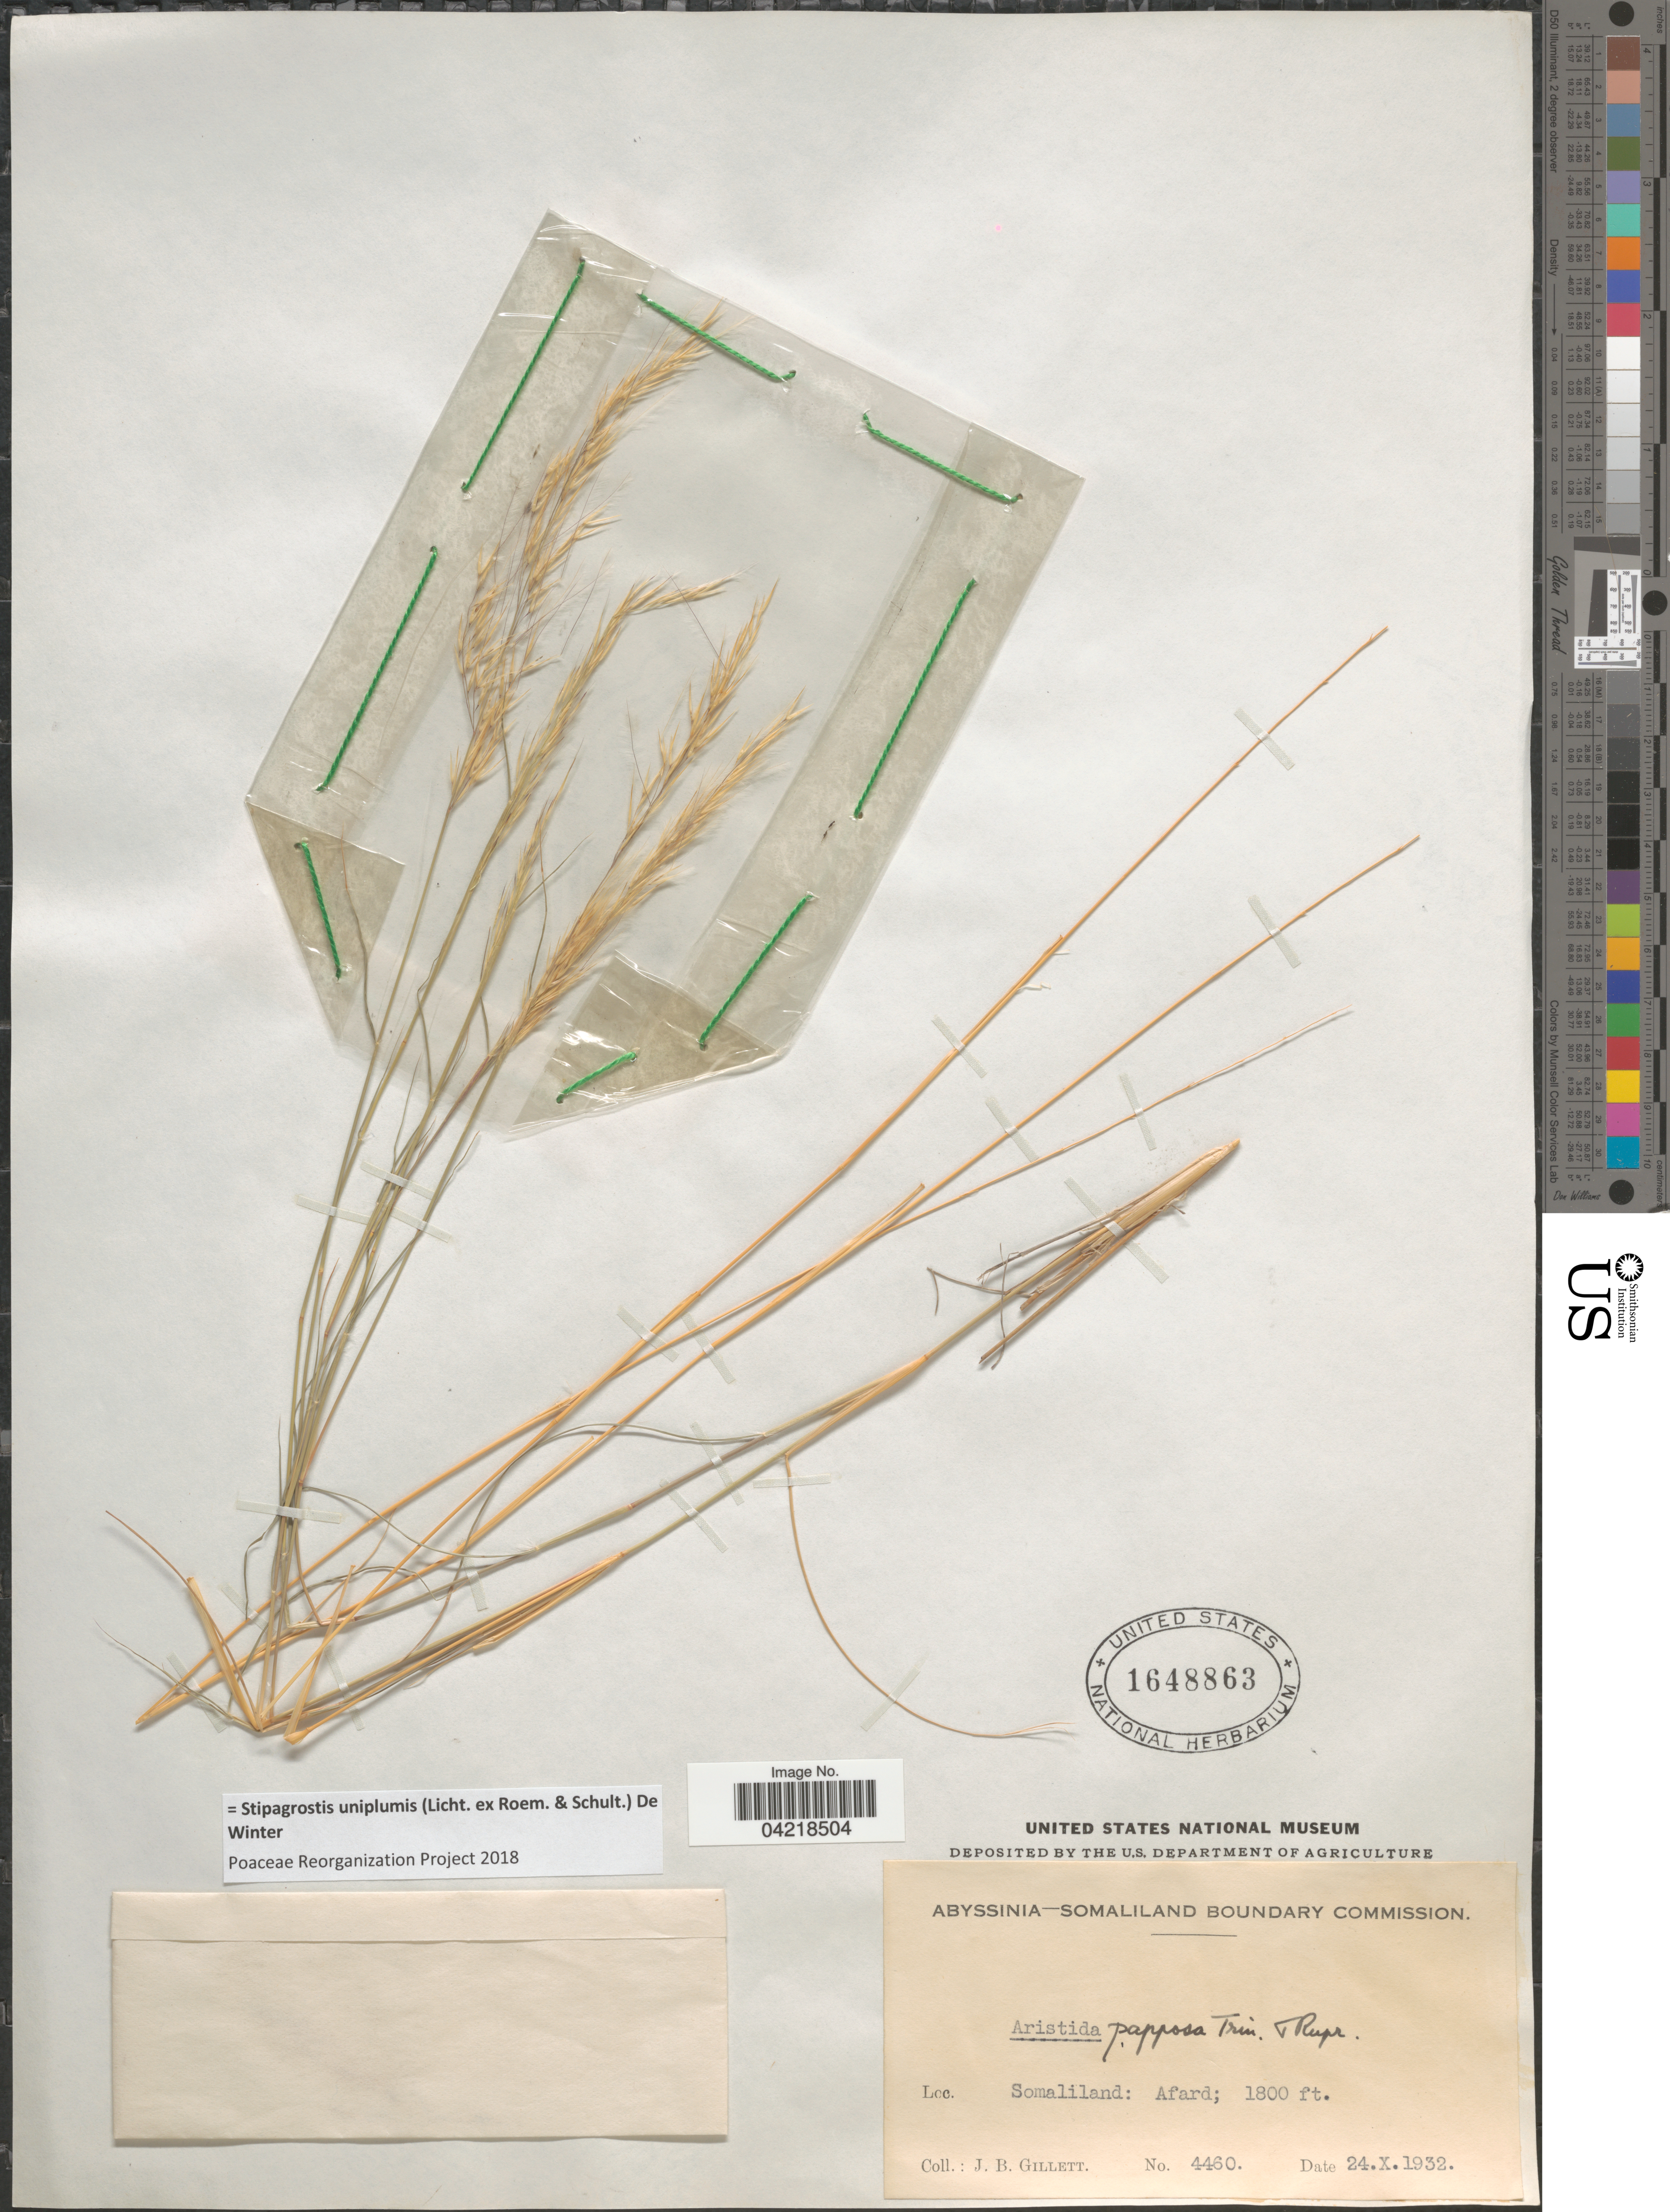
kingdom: Plantae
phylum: Tracheophyta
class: Liliopsida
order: Poales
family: Poaceae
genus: Stipagrostis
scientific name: Stipagrostis uniplumis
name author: (Licht.) De Winter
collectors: J. B. Gillett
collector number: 4460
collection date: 1932-10-24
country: Somalia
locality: Somaliland: Afard.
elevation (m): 549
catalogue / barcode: US 1648863